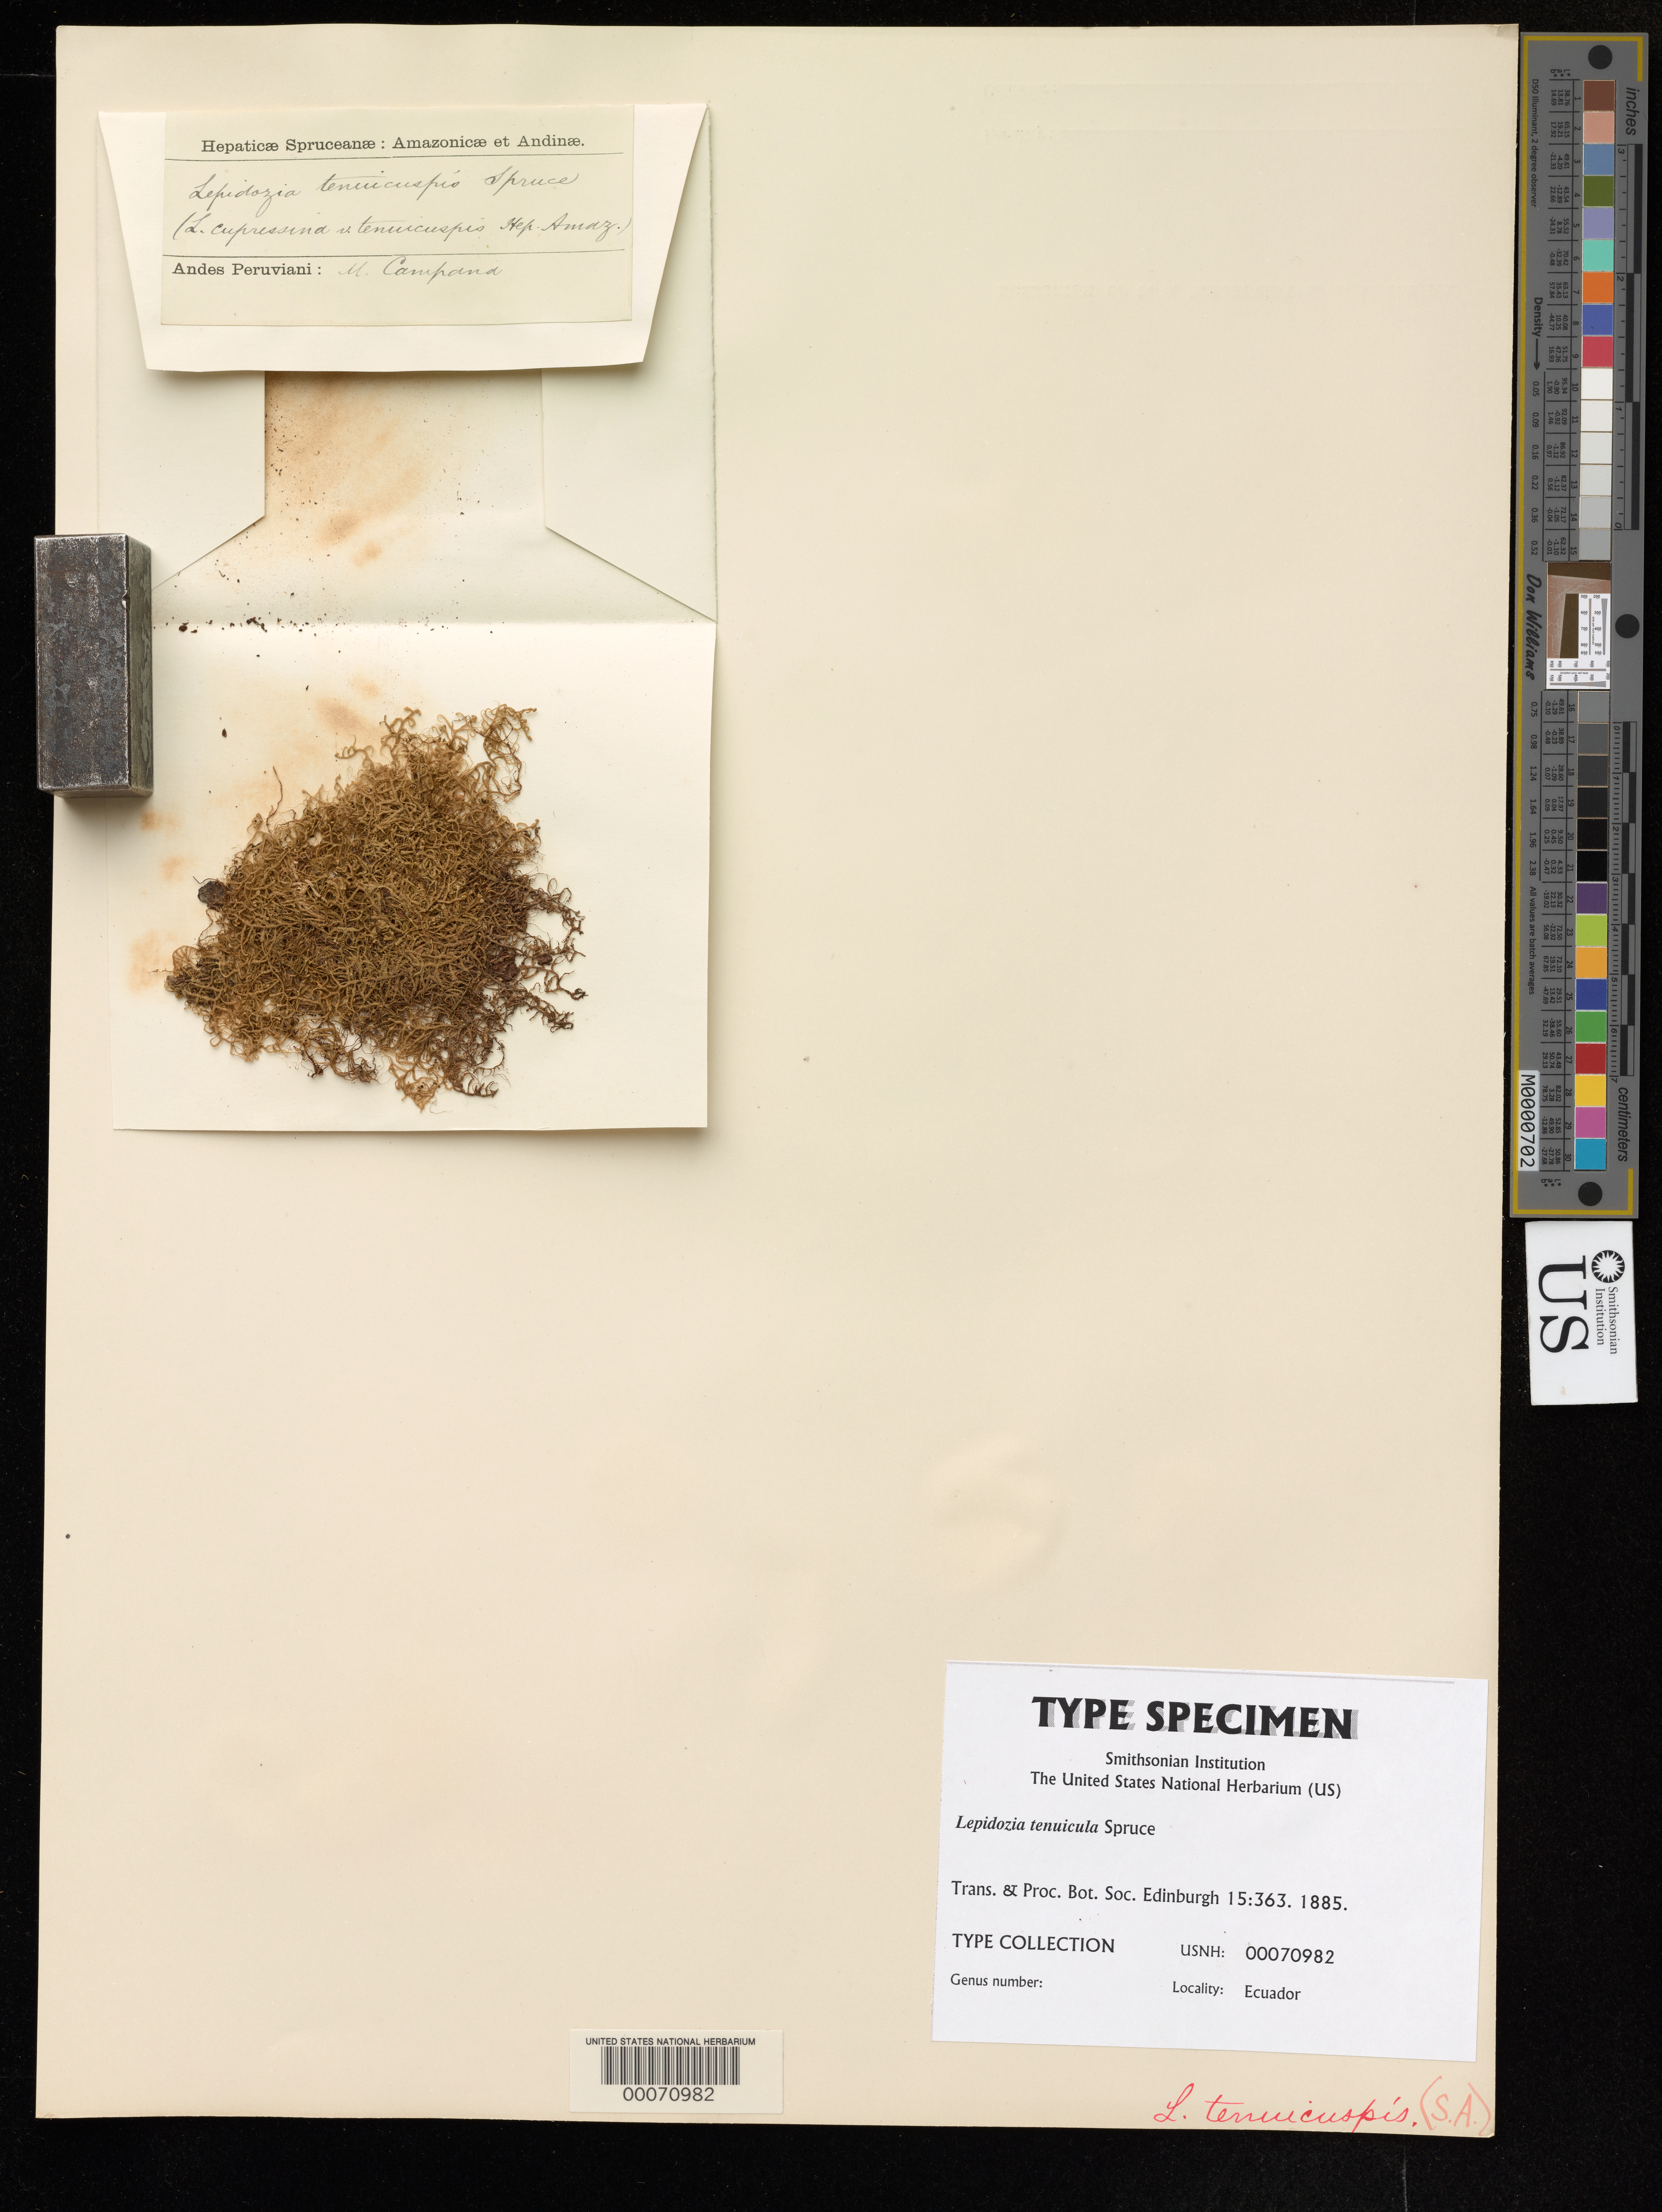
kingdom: Plantae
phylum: Marchantiophyta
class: Jungermanniopsida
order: Jungermanniales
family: Lepidoziaceae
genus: Lepidozia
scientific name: Lepidozia tenuicula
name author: Spruce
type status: Type Collection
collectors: R. Spruce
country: Ecuador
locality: Campana.